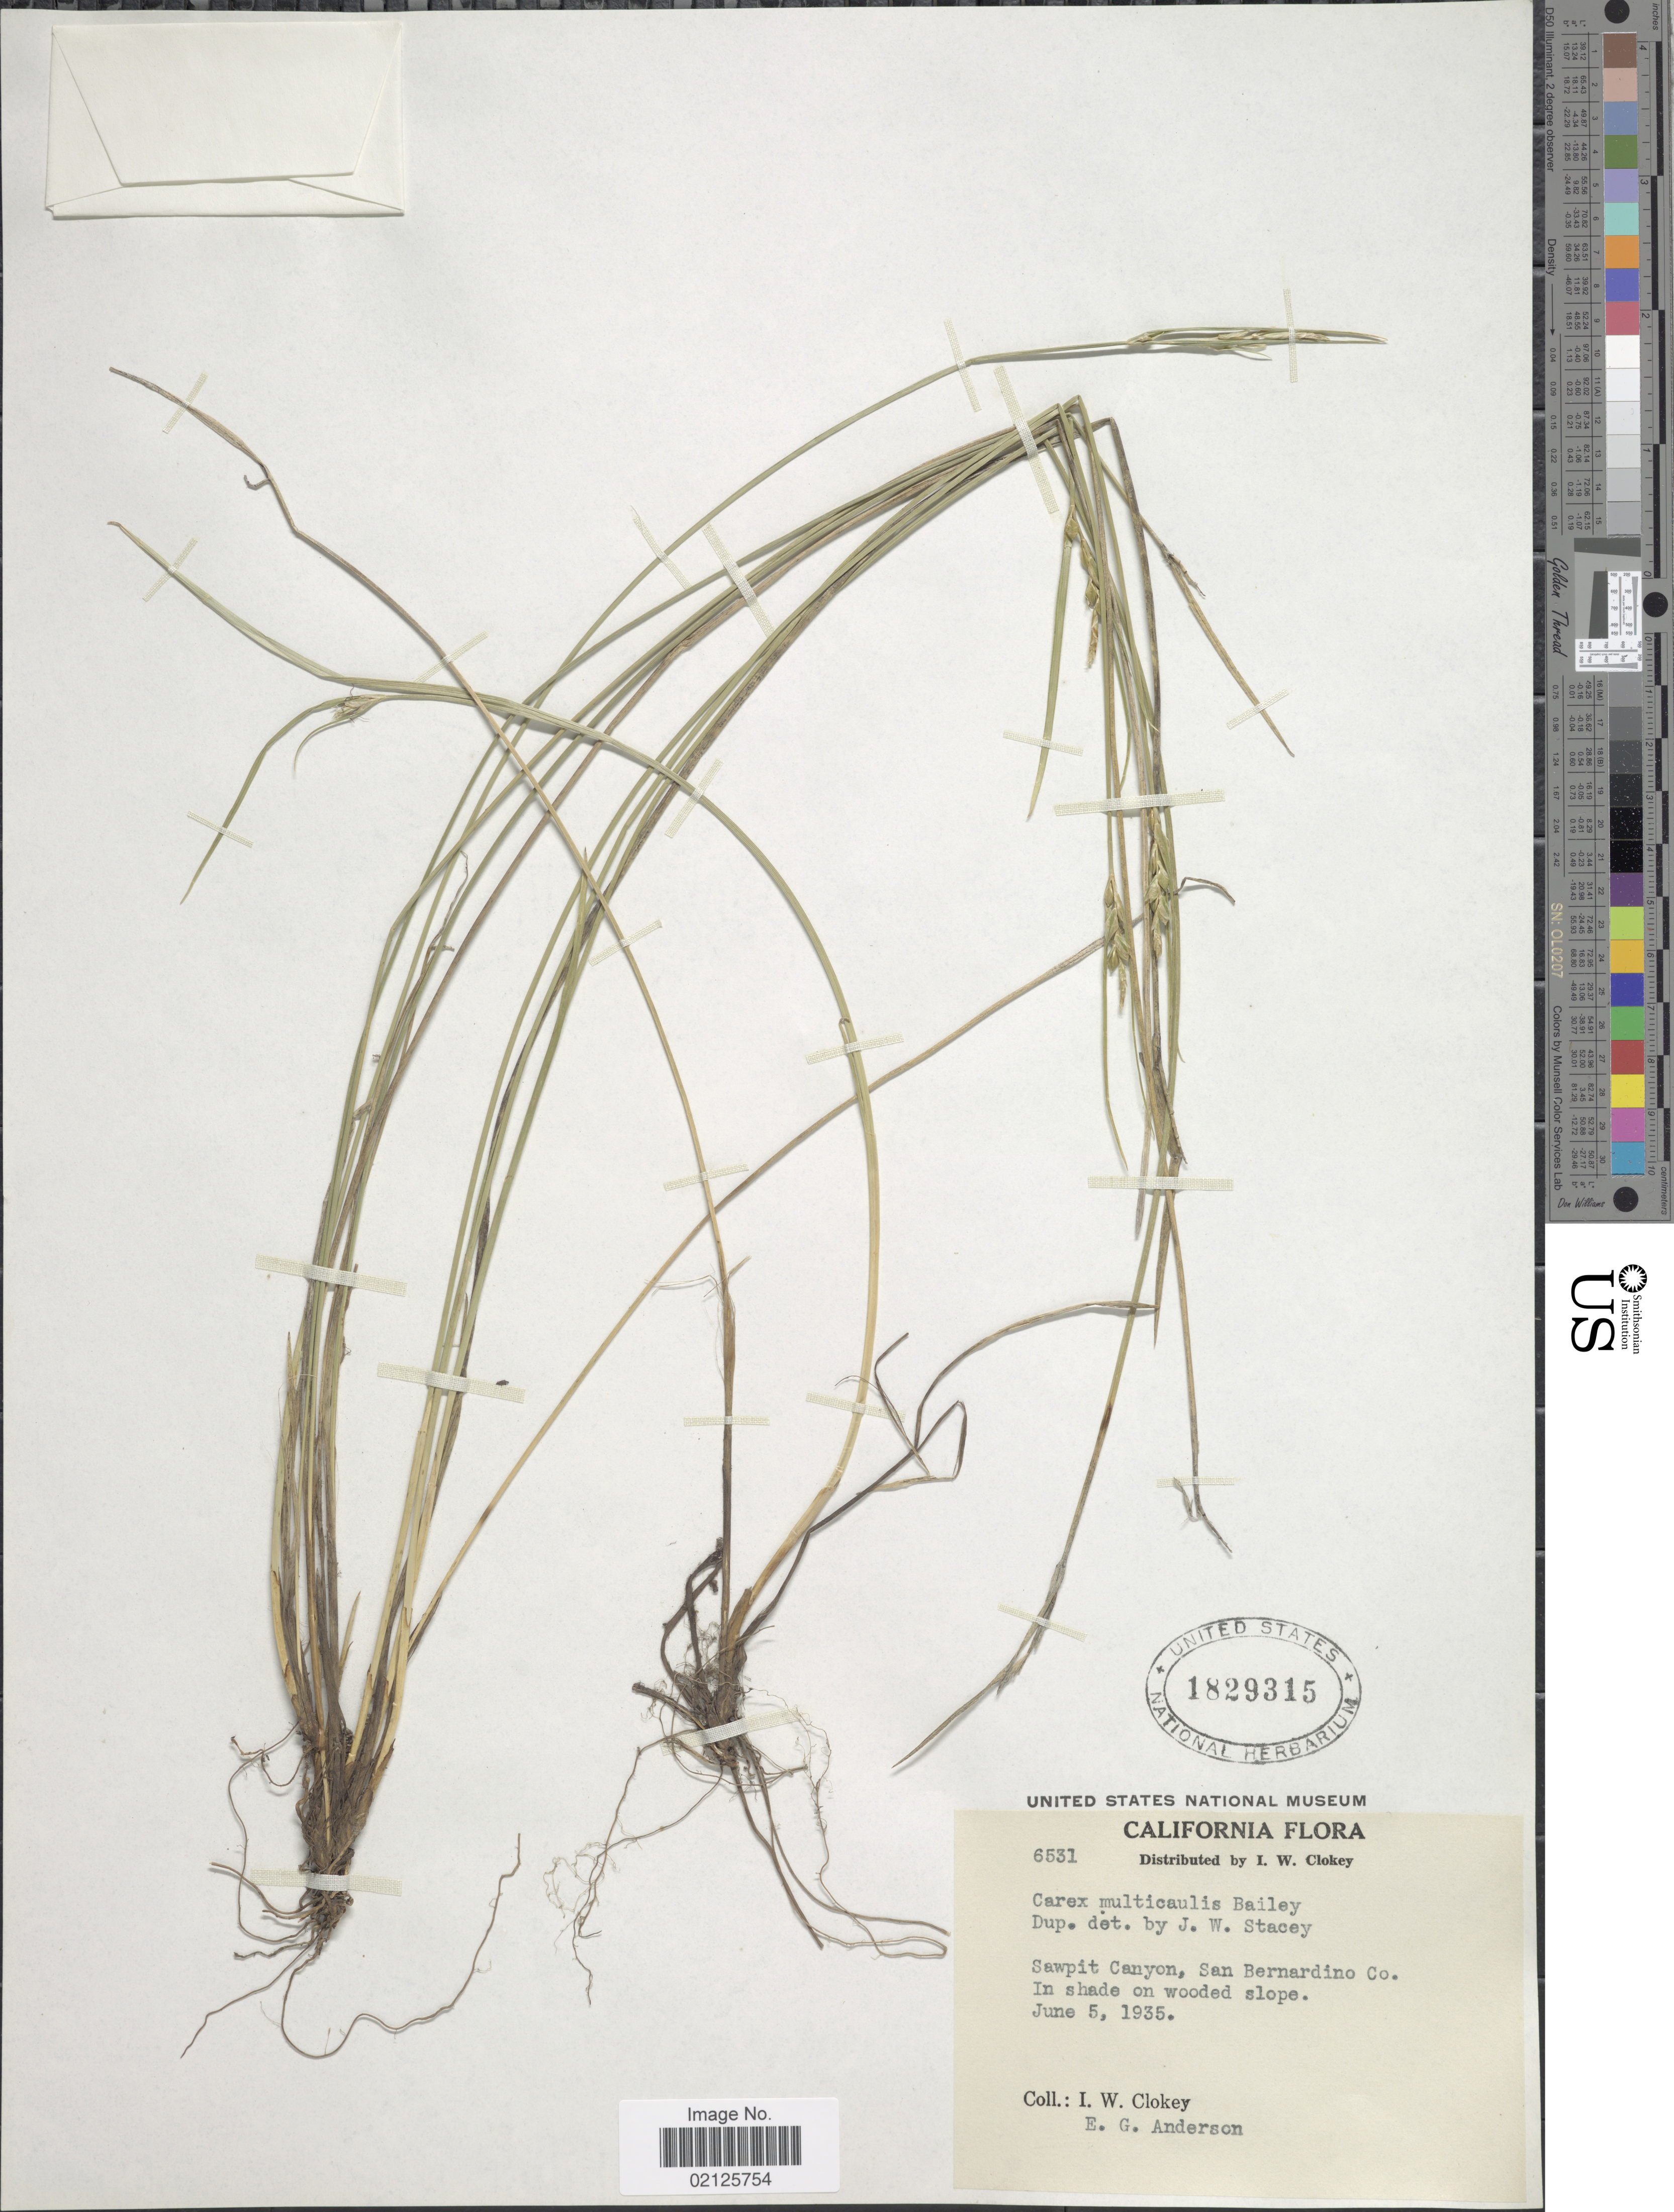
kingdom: Plantae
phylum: Tracheophyta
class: Liliopsida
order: Poales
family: Cyperaceae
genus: Carex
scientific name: Carex multicaulis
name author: L.H. Bailey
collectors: I. W. Clokey & E. G. Anderson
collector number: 6531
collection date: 1935-06-05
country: United States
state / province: California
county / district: San Bernardino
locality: Sawpit Canyon, San Bernardino Co. In shade on wooded slope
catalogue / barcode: US 1829315